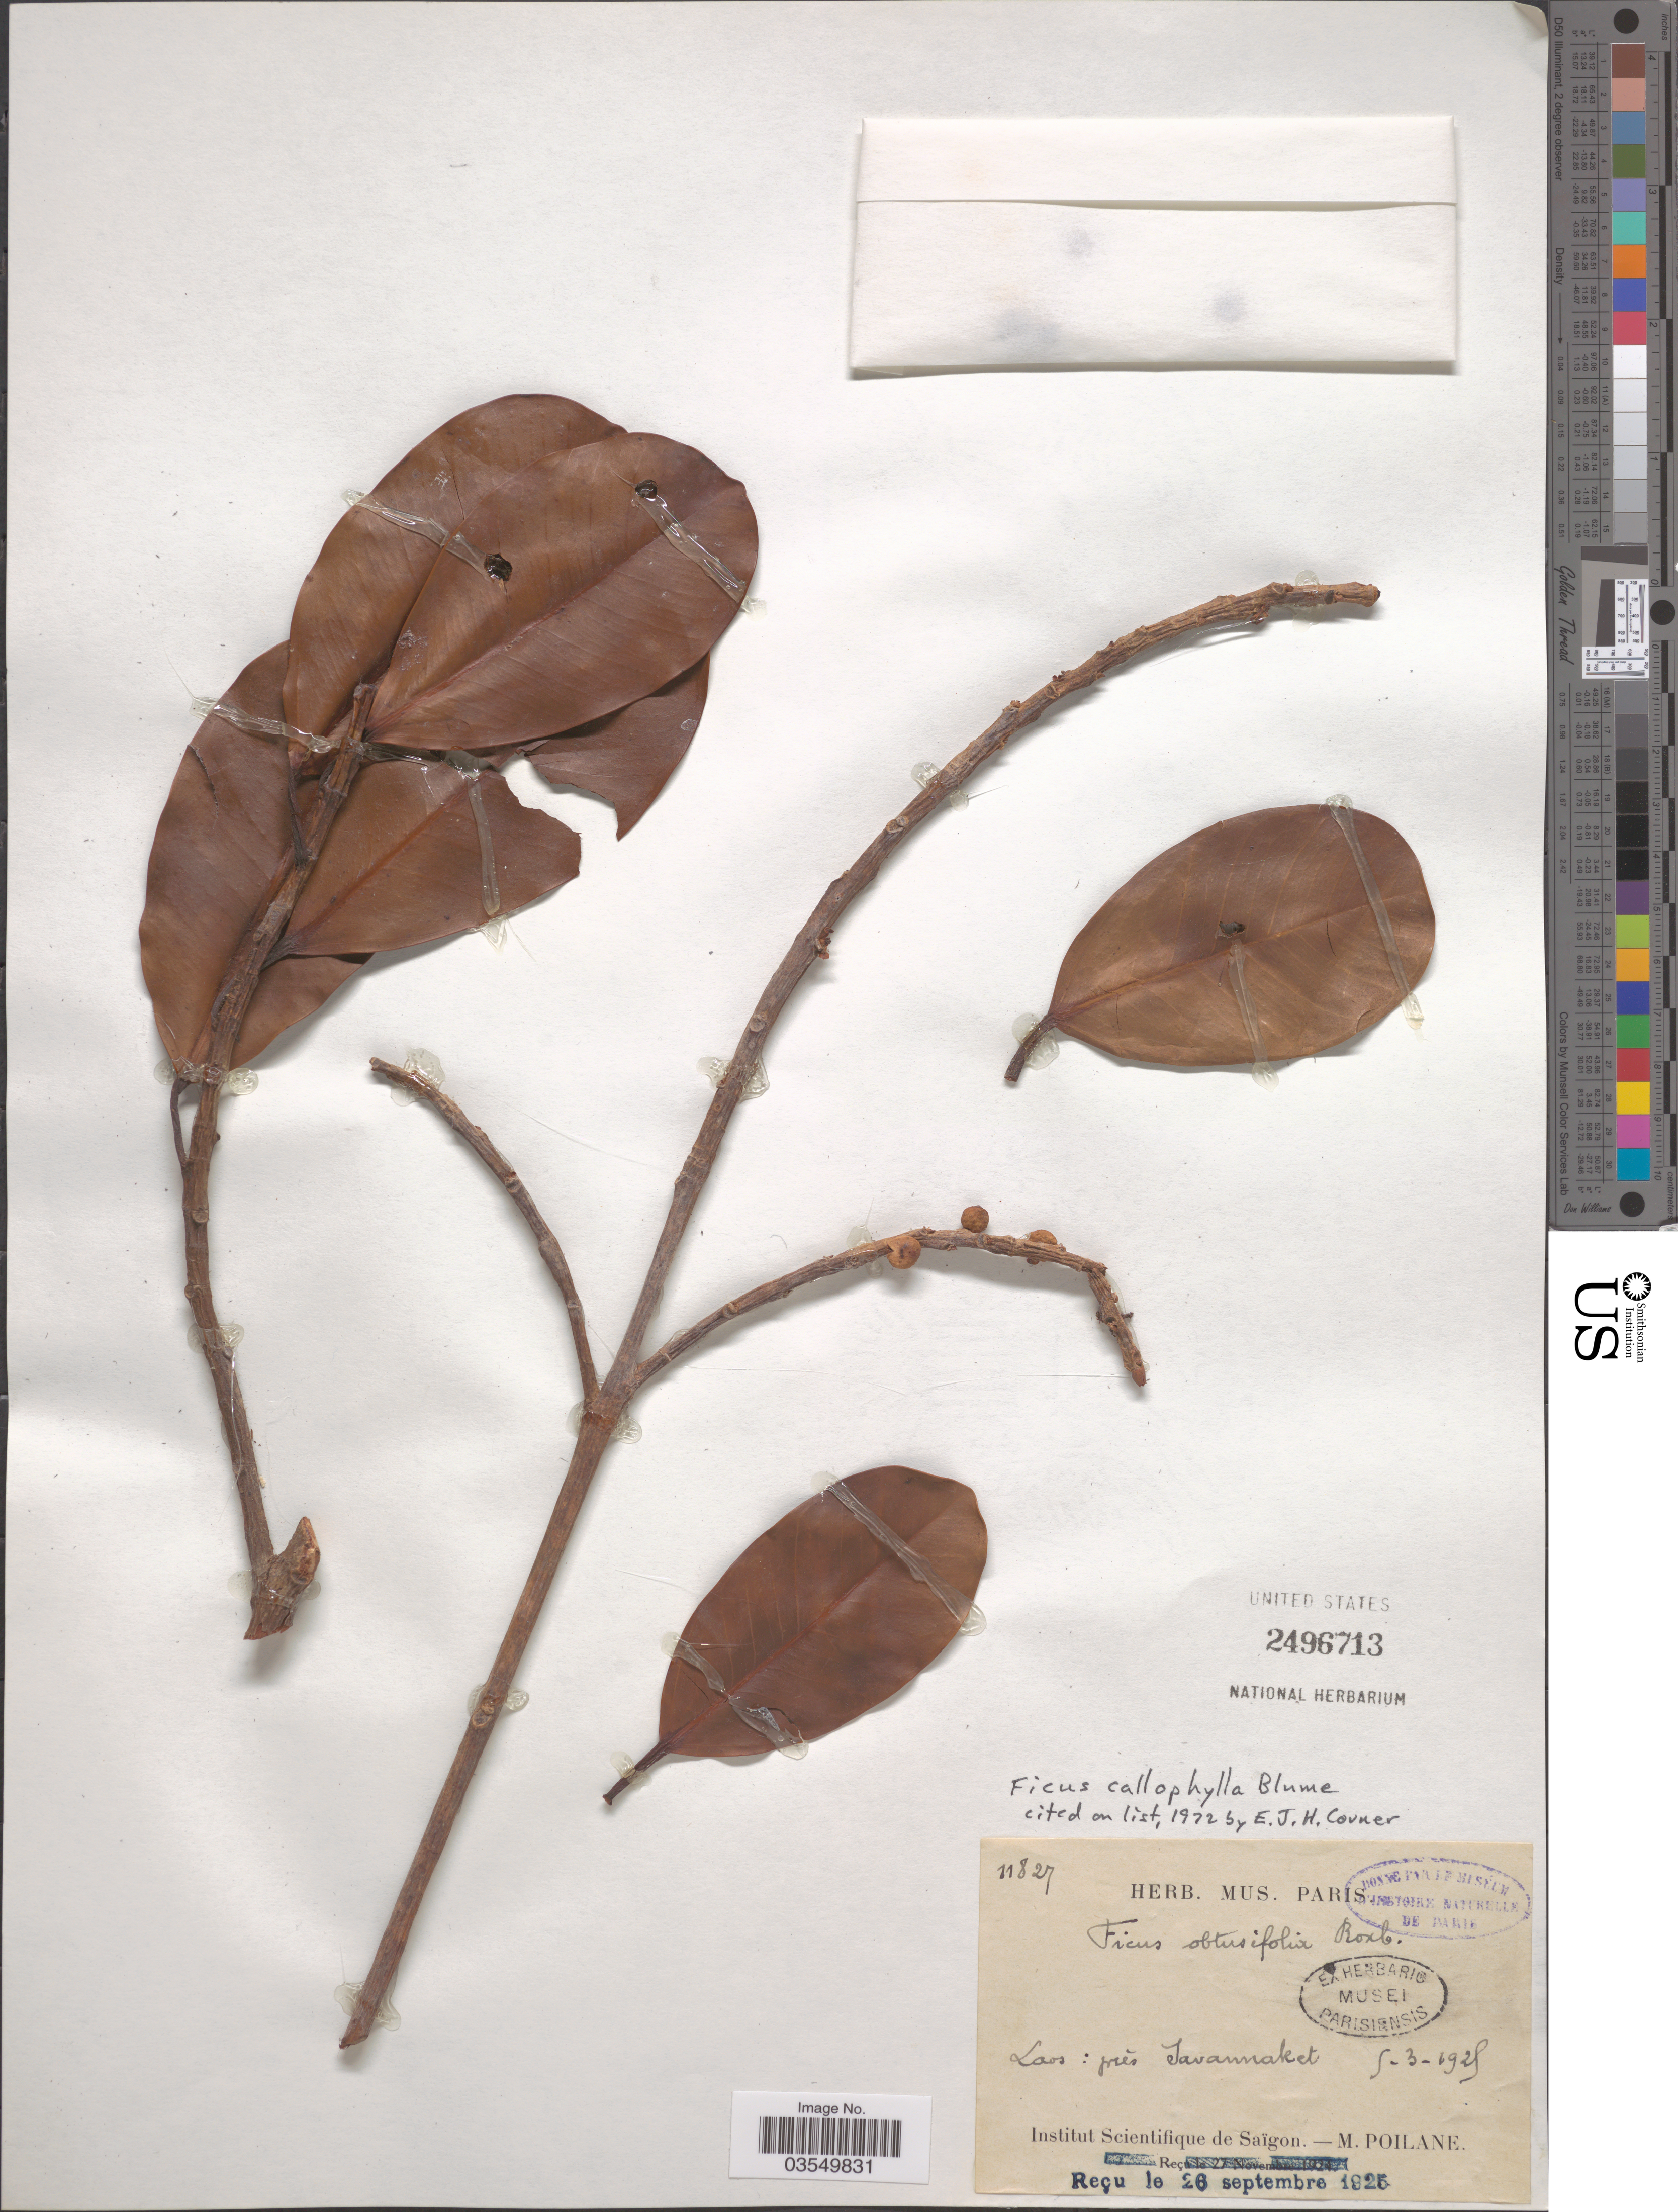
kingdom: Plantae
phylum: Tracheophyta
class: Magnoliopsida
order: Rosales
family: Moraceae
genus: Ficus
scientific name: Ficus calophylla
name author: Blume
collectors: M. Poilane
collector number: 11827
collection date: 1925-03-05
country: Laos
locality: Prés Savannaket.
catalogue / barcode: US 2496713